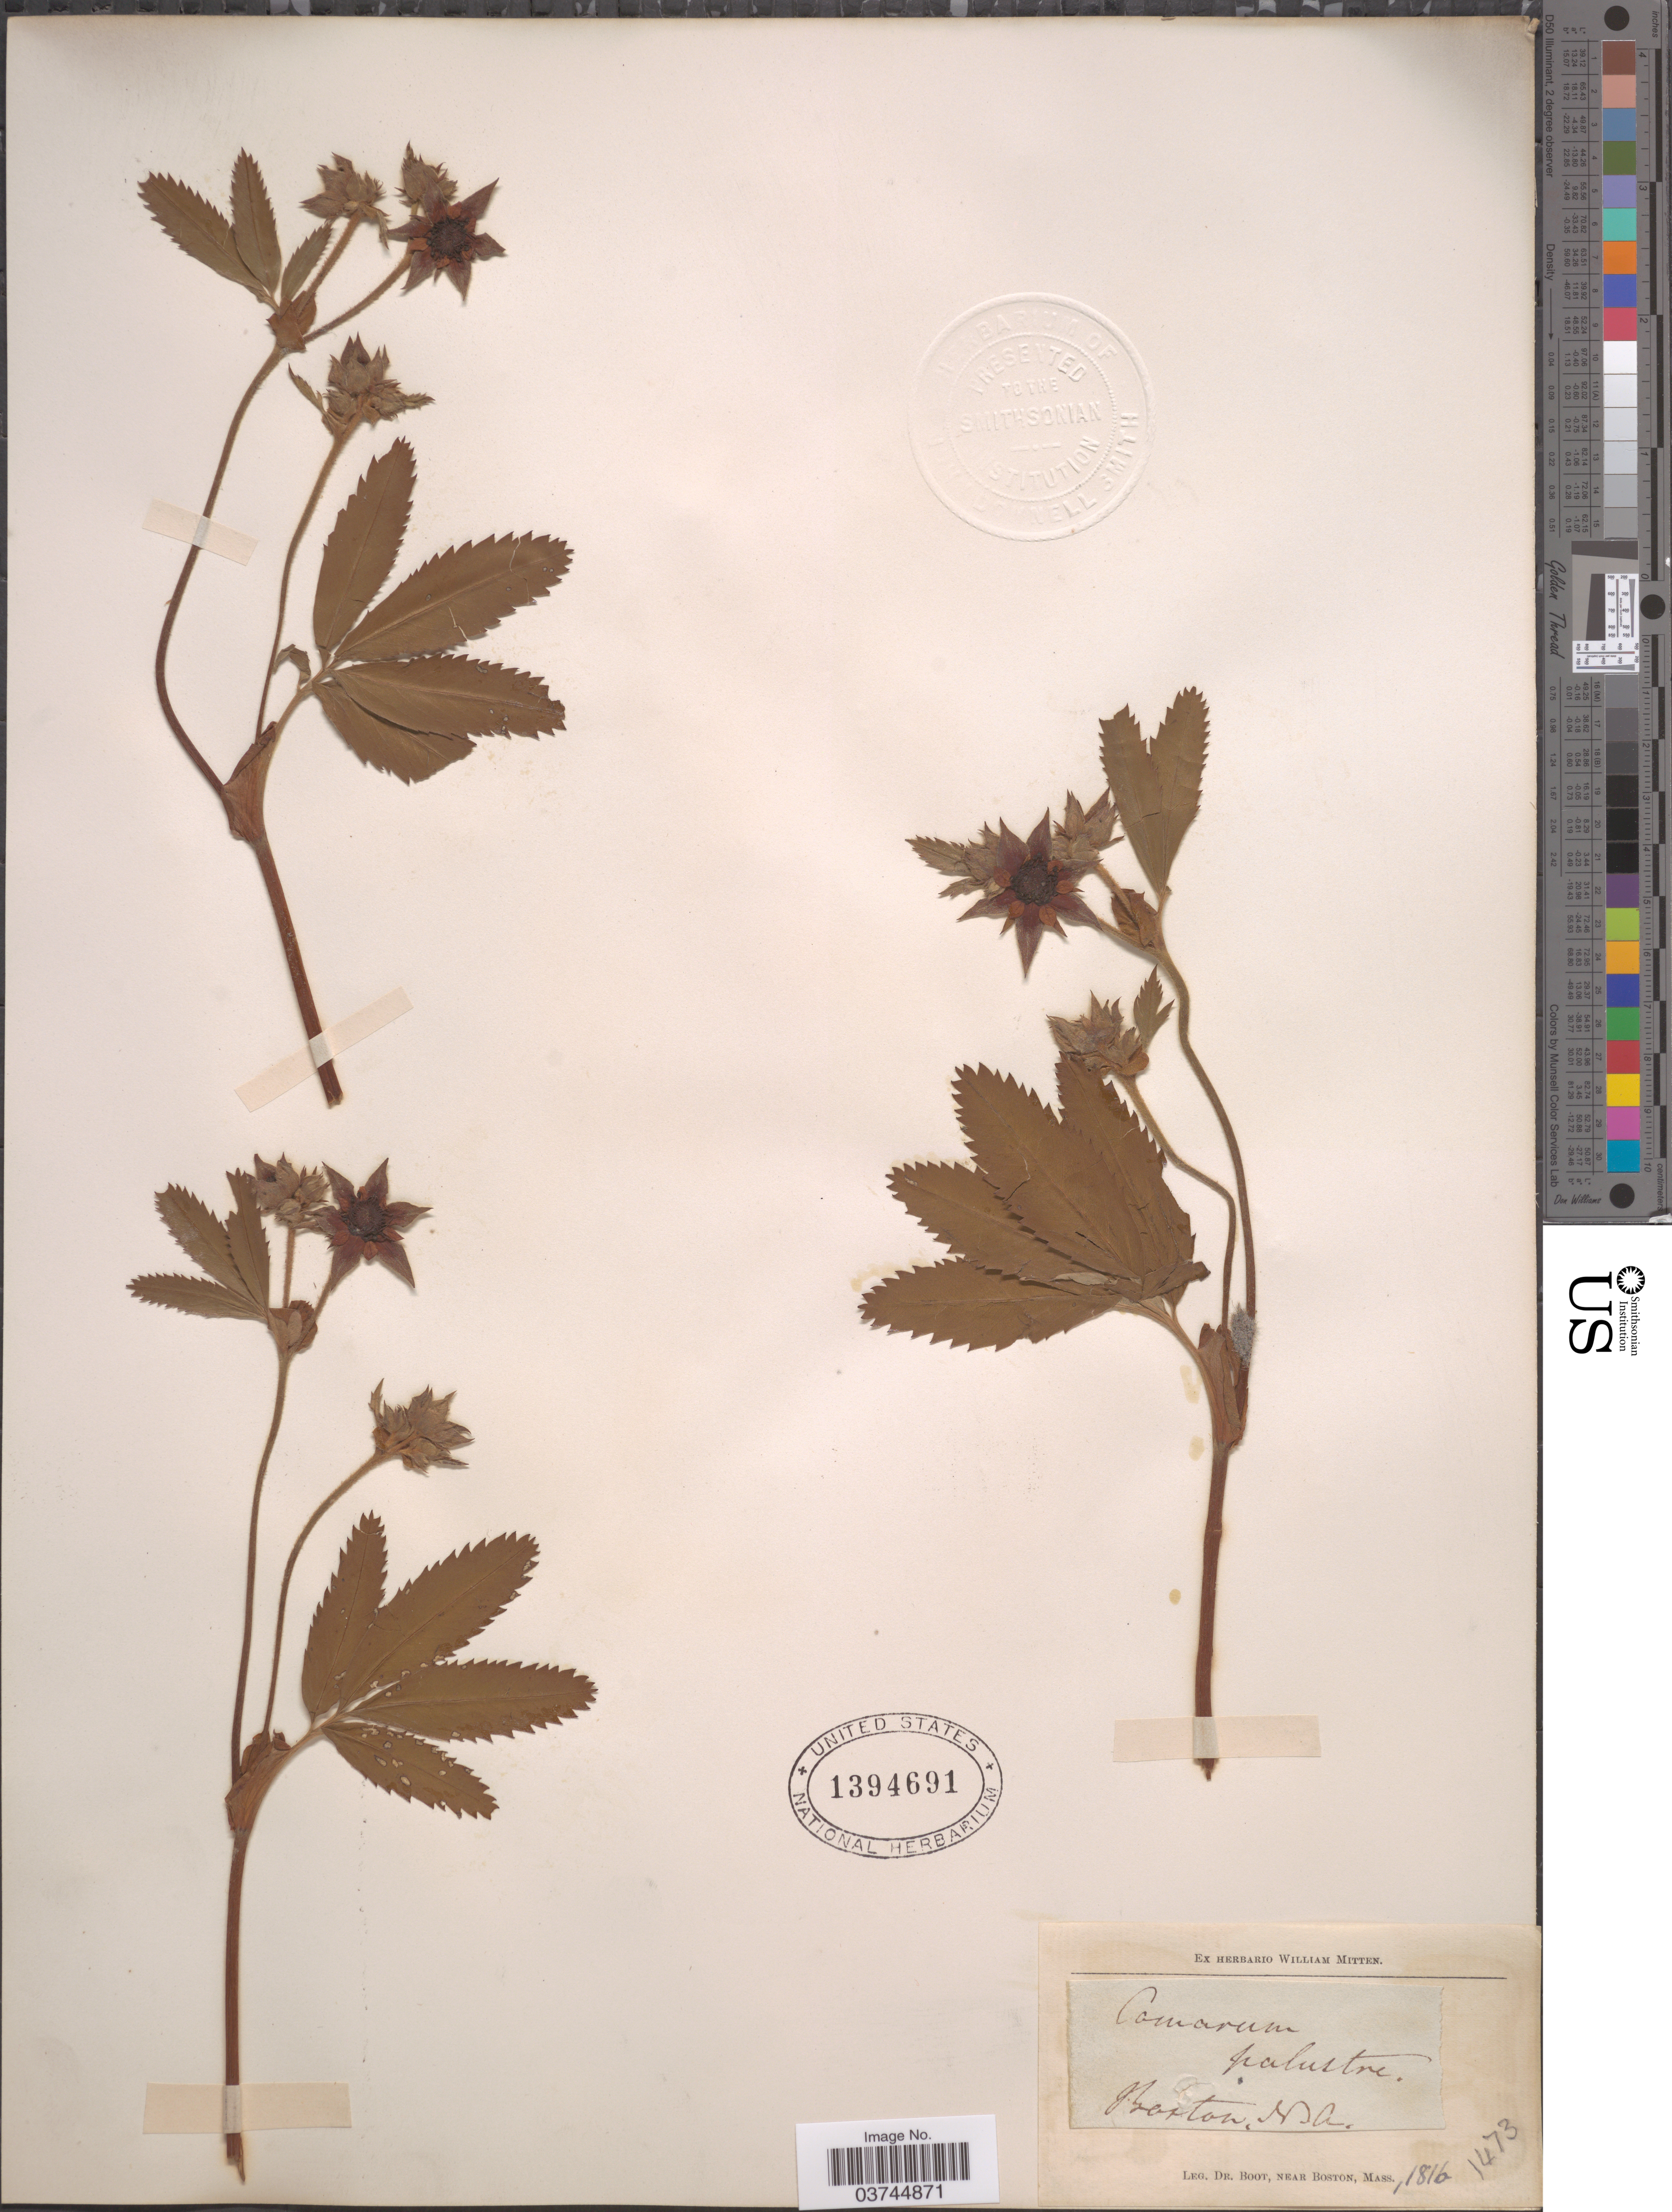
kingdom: Plantae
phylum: Tracheophyta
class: Magnoliopsida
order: Rosales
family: Rosaceae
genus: Comarum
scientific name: Comarum palustre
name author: L.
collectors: Boot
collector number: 1473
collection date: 1816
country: United States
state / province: Massachusetts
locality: Near Boston. M.A.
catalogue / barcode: US 1394691